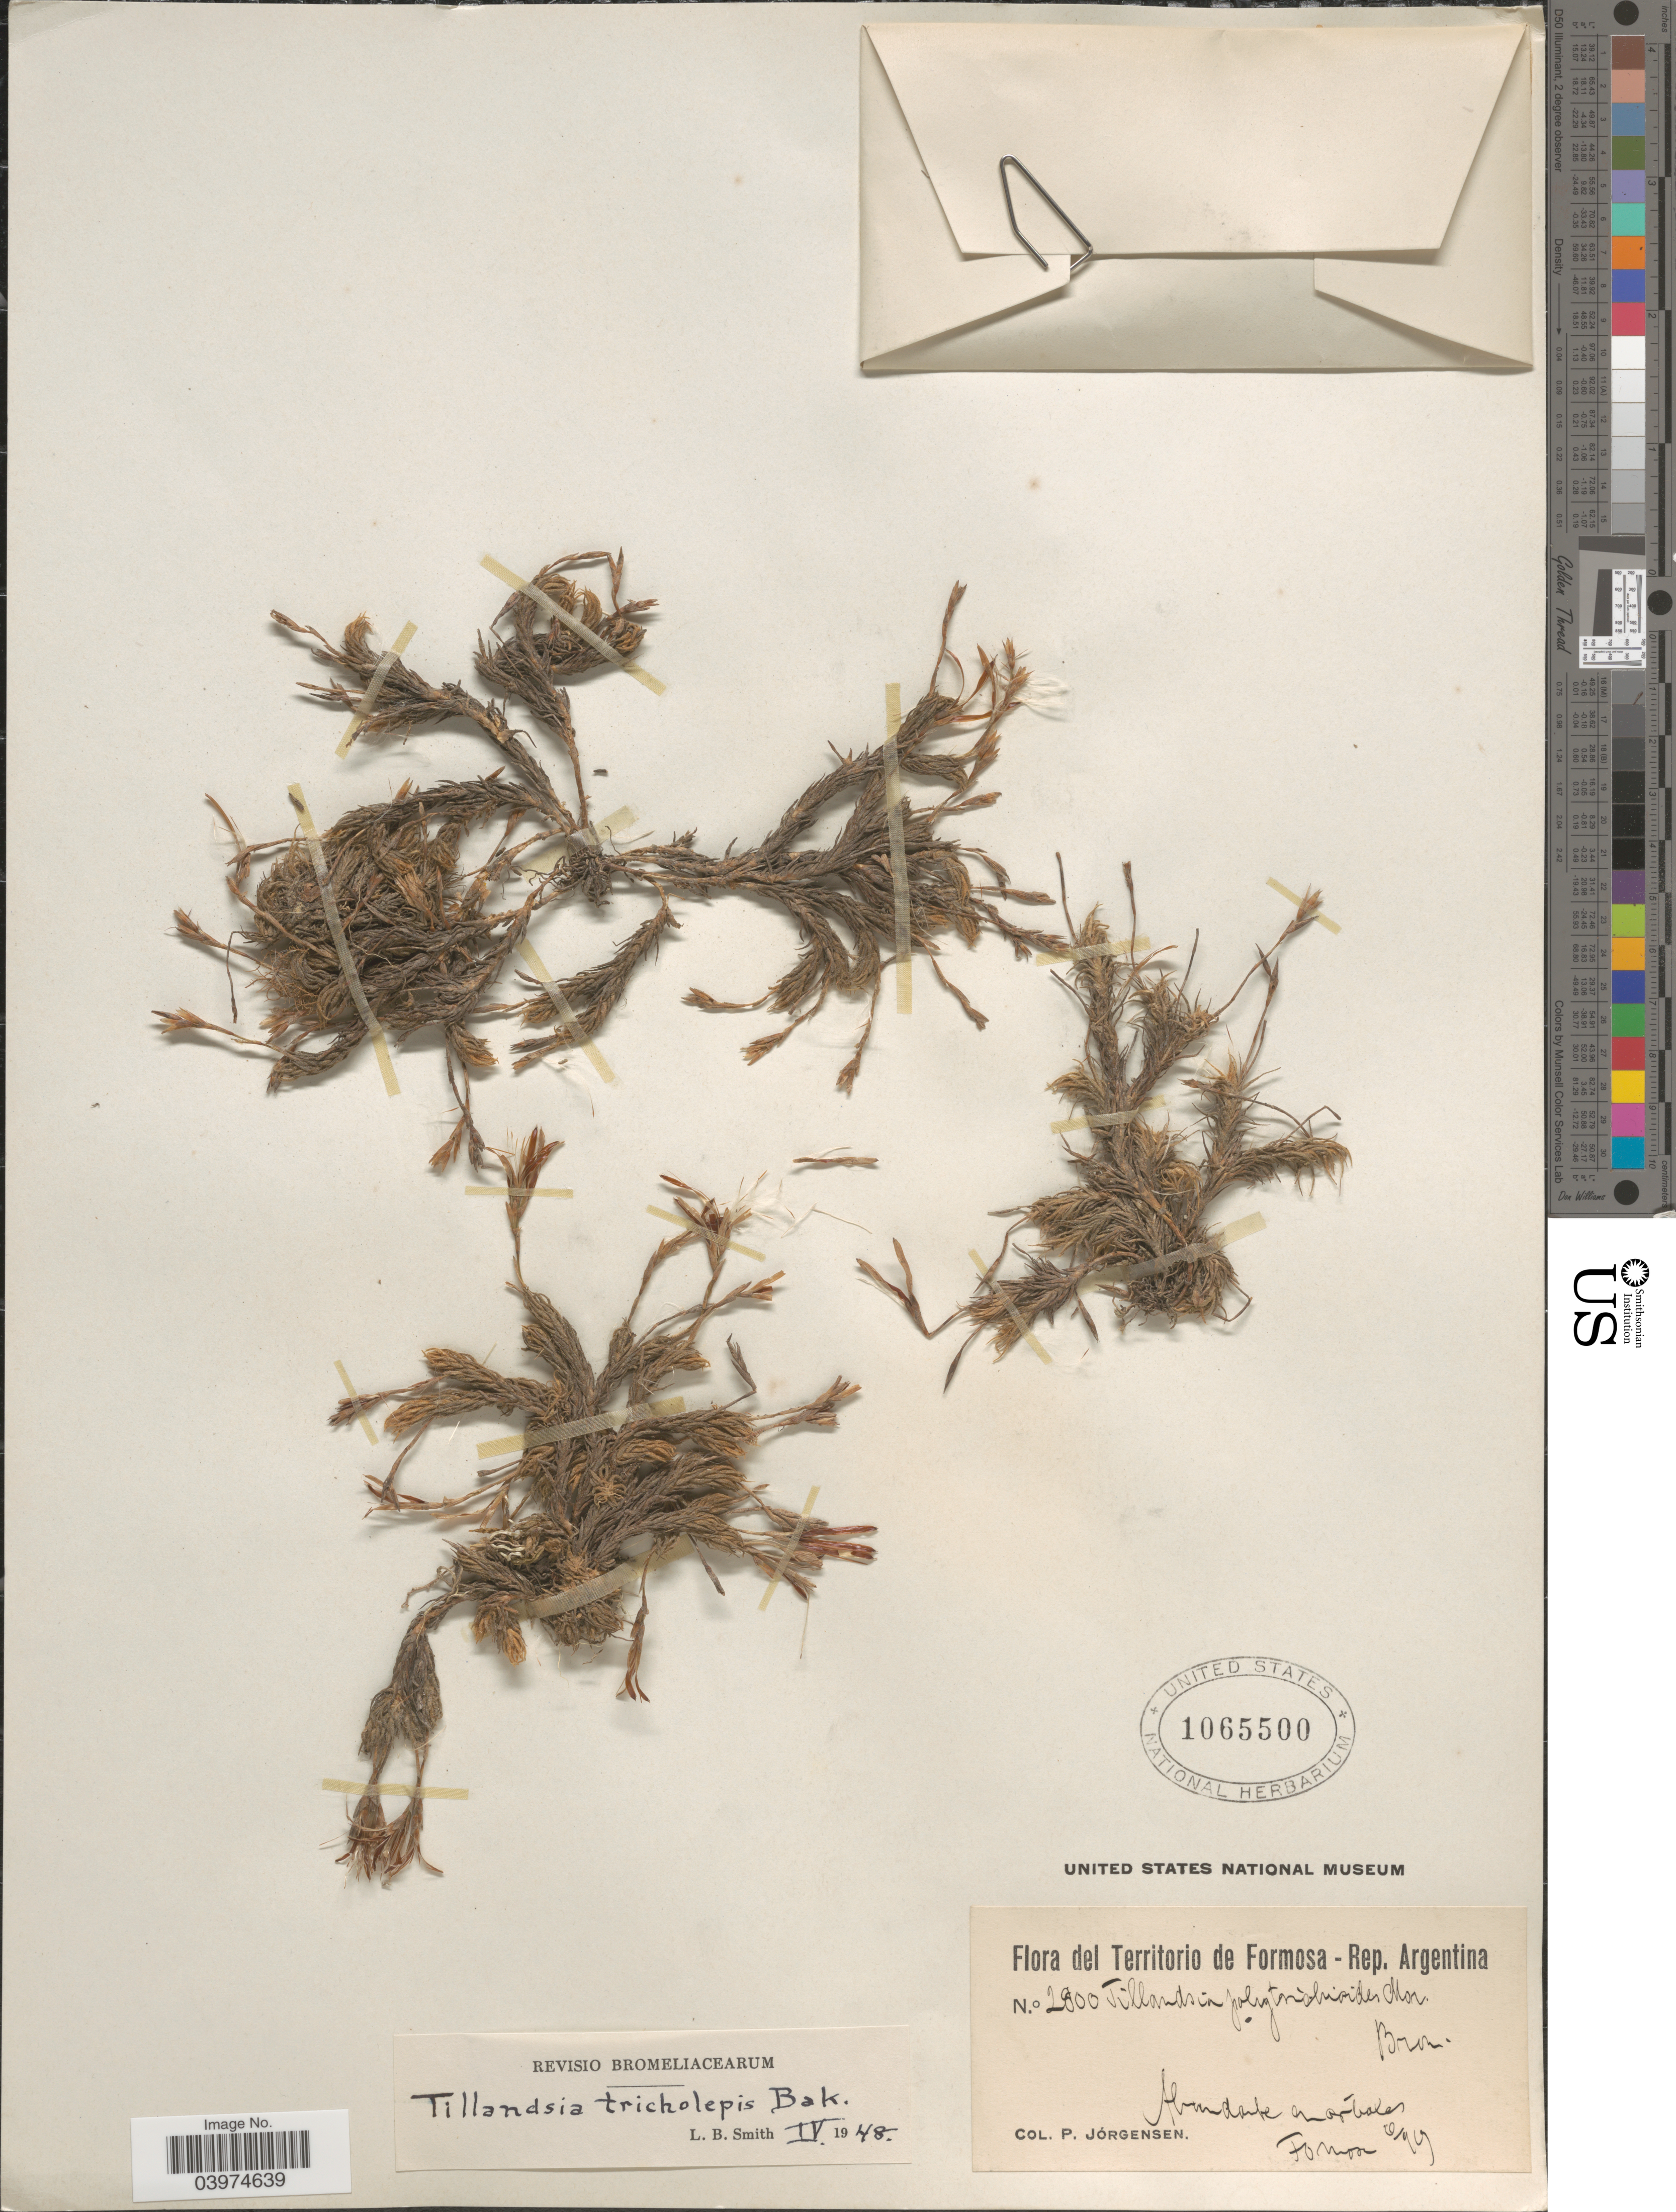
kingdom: Plantae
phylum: Tracheophyta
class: Liliopsida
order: Poales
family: Bromeliaceae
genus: Tillandsia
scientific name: Tillandsia tricholepis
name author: Baker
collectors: P. Jörgensen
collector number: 2800*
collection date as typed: Transcribed d/m/y: /6/99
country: Argentina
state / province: Formosa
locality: Del Territorio de Formosa-Rep. Argentina. Abundante en árboles.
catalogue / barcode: US 1065500